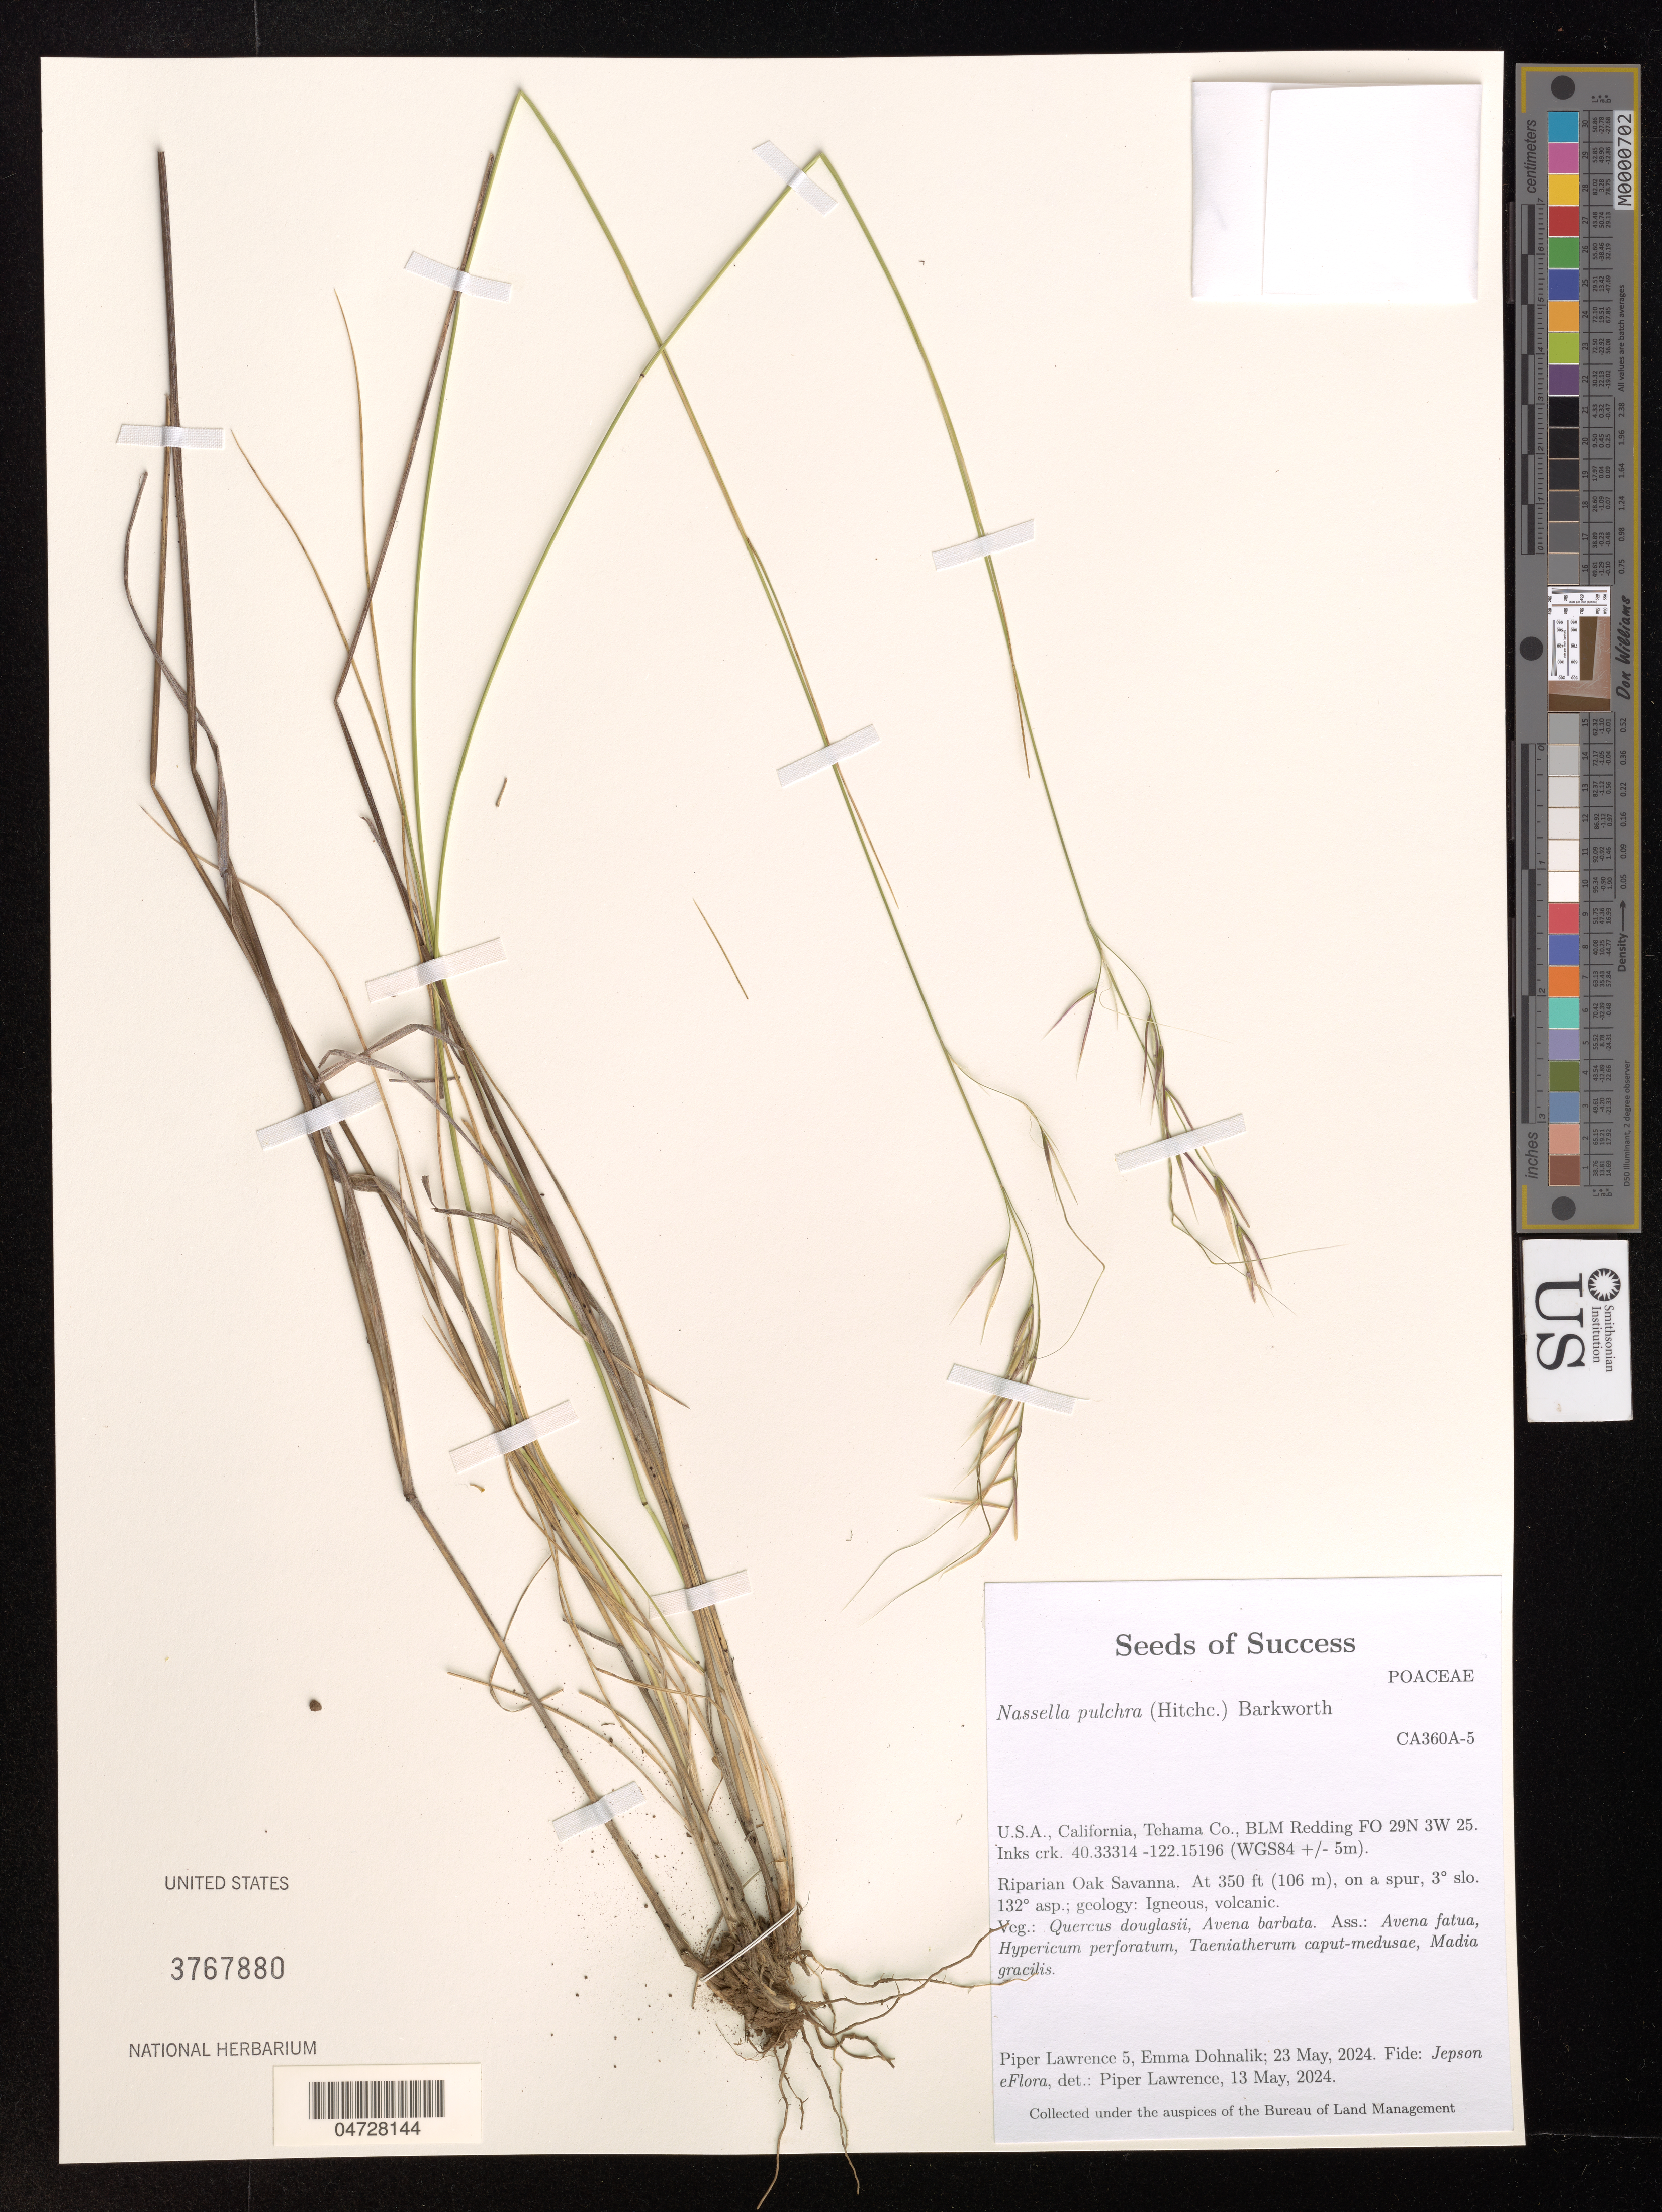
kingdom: Plantae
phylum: Tracheophyta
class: Liliopsida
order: Poales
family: Poaceae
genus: Nassella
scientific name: Nassella pulchra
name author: (Hitchc.) Barkworth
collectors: P. Lawrence & E. Dohnalik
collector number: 5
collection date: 2024-05-23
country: United States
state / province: California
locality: Tehama Co., BLM Redding FO 29N 3W 25. Inks crk.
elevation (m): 107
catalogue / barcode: US 3767880